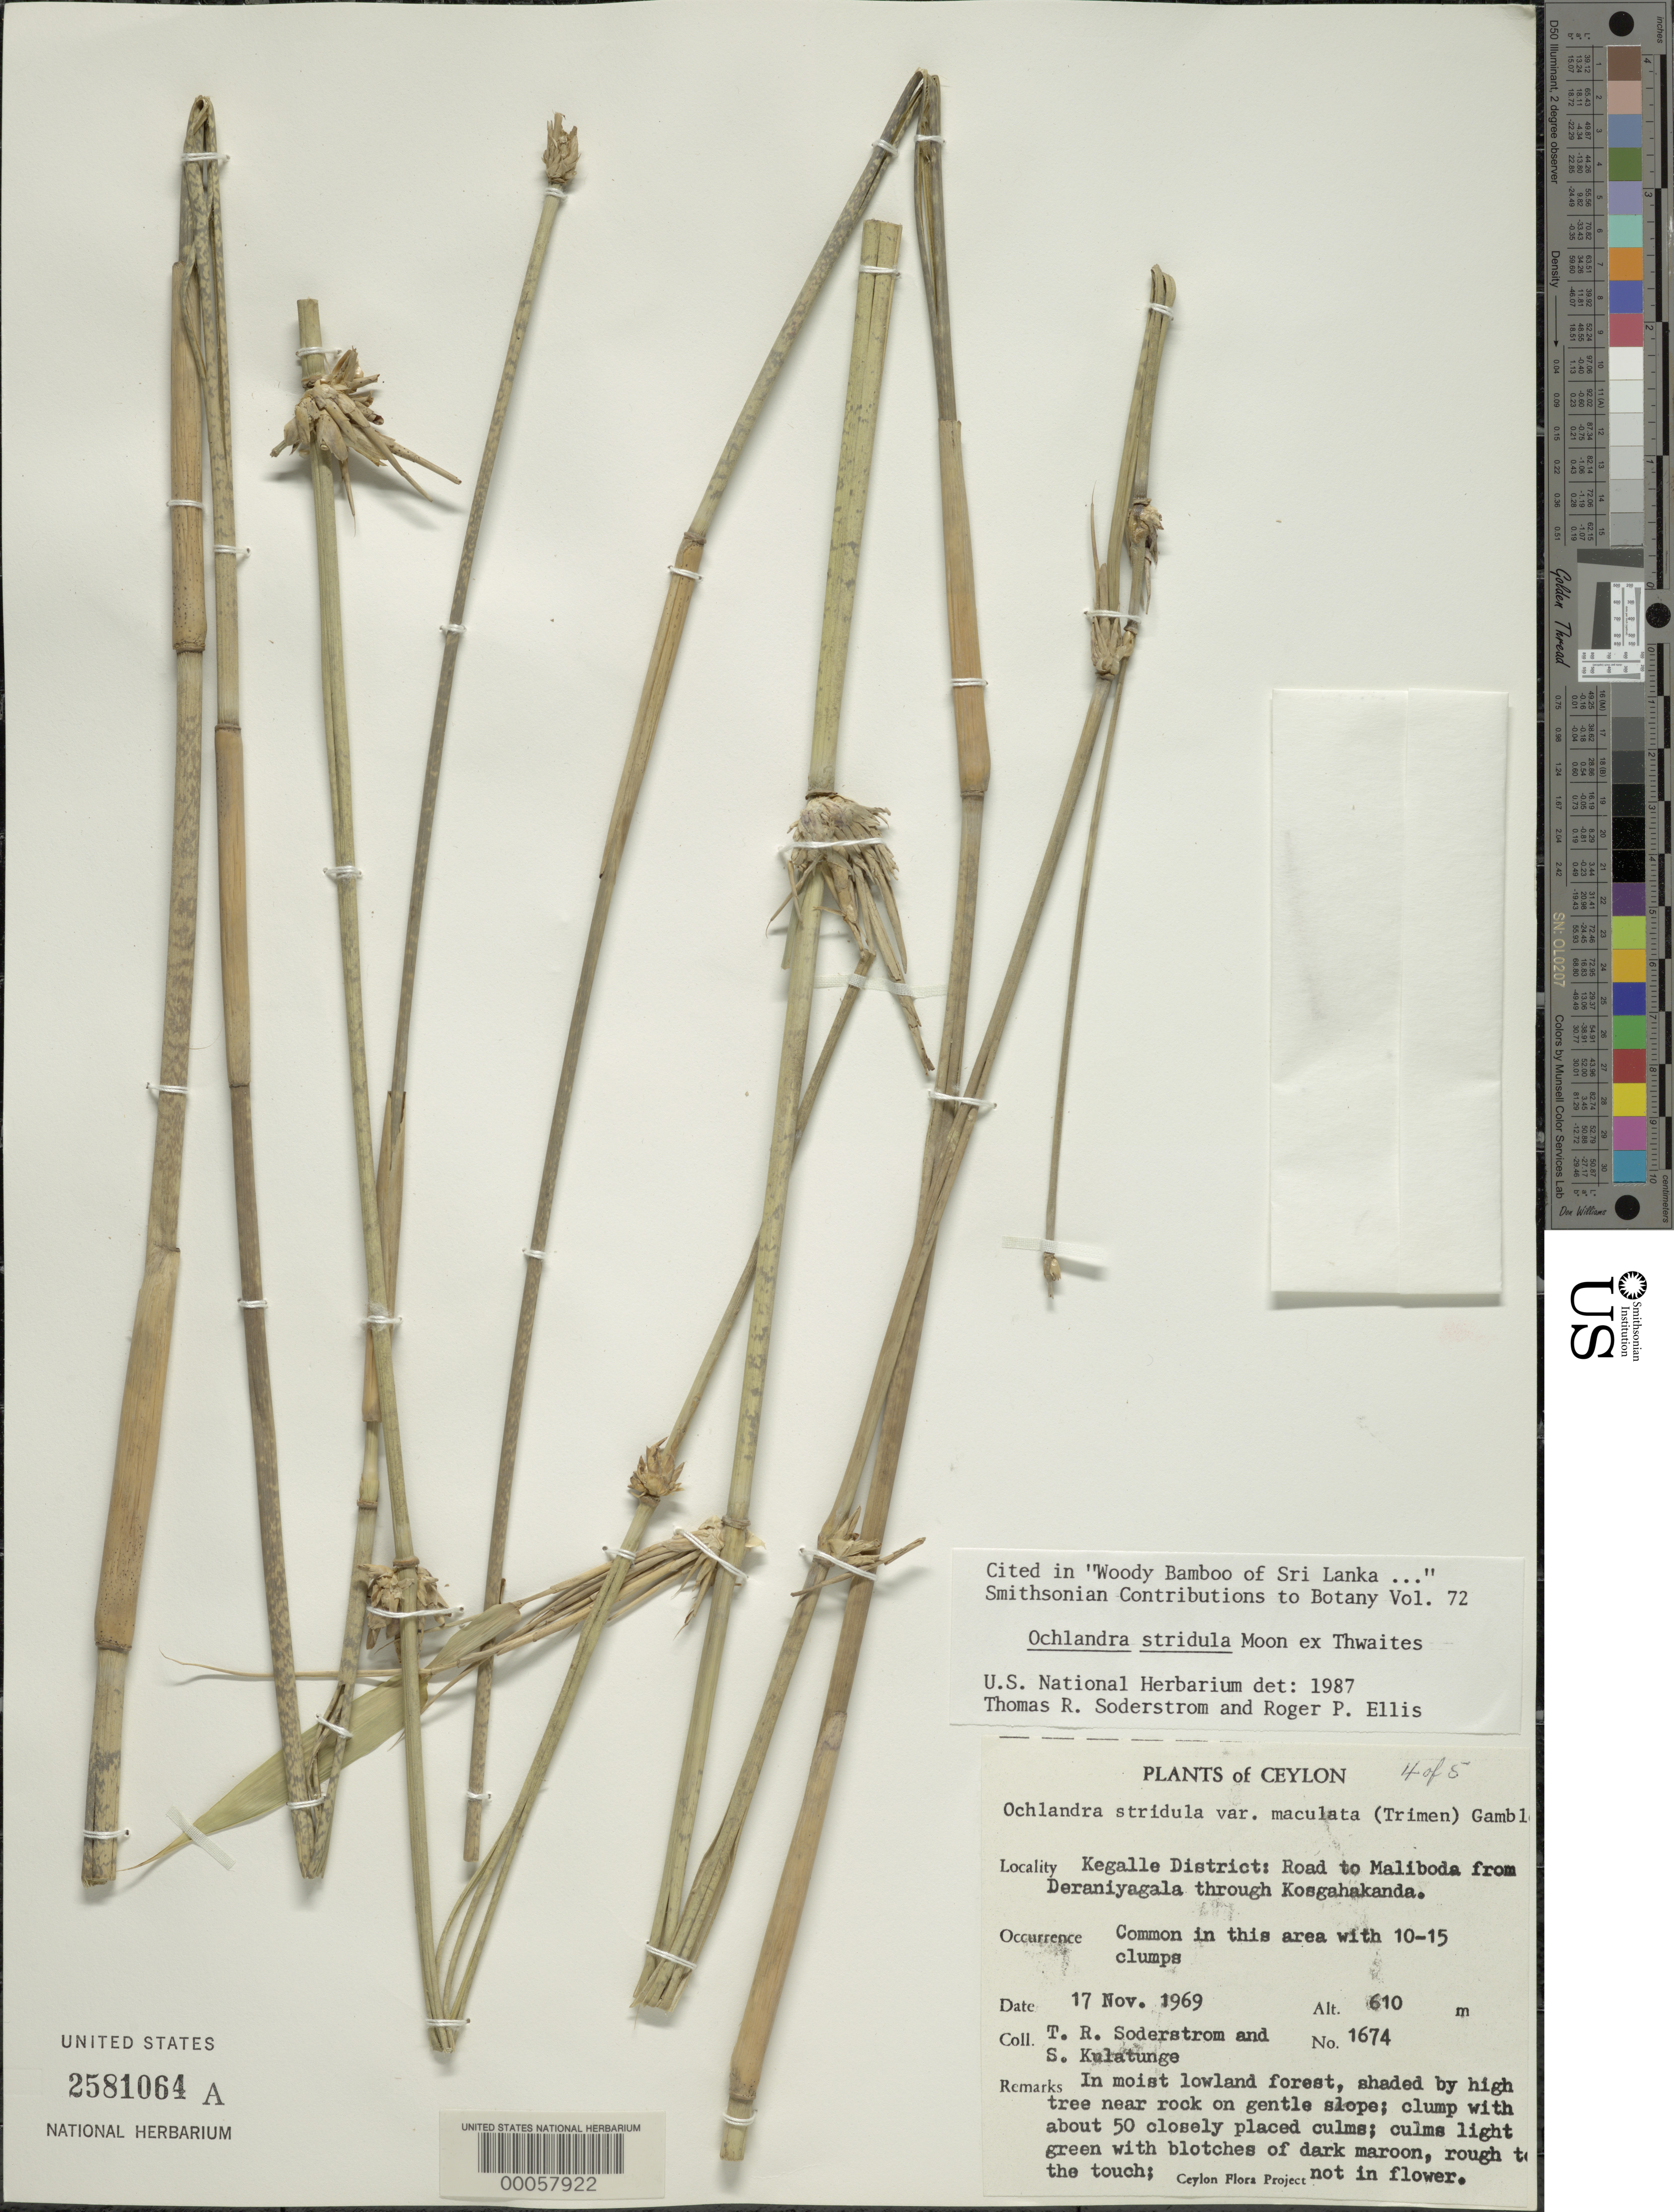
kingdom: Plantae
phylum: Tracheophyta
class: Liliopsida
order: Poales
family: Poaceae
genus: Ochlandra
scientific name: Ochlandra stridula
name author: Moon ex Thwaites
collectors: T. R. Soderstrom & S. Kulatunge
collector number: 1674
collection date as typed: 17 Nov 1969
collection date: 1969-11-17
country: Sri Lanka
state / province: Sabaragamuwa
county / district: Kegalle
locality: Road to Maliboda from Deraniyagala through Kosgahakanda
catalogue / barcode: US 2581064